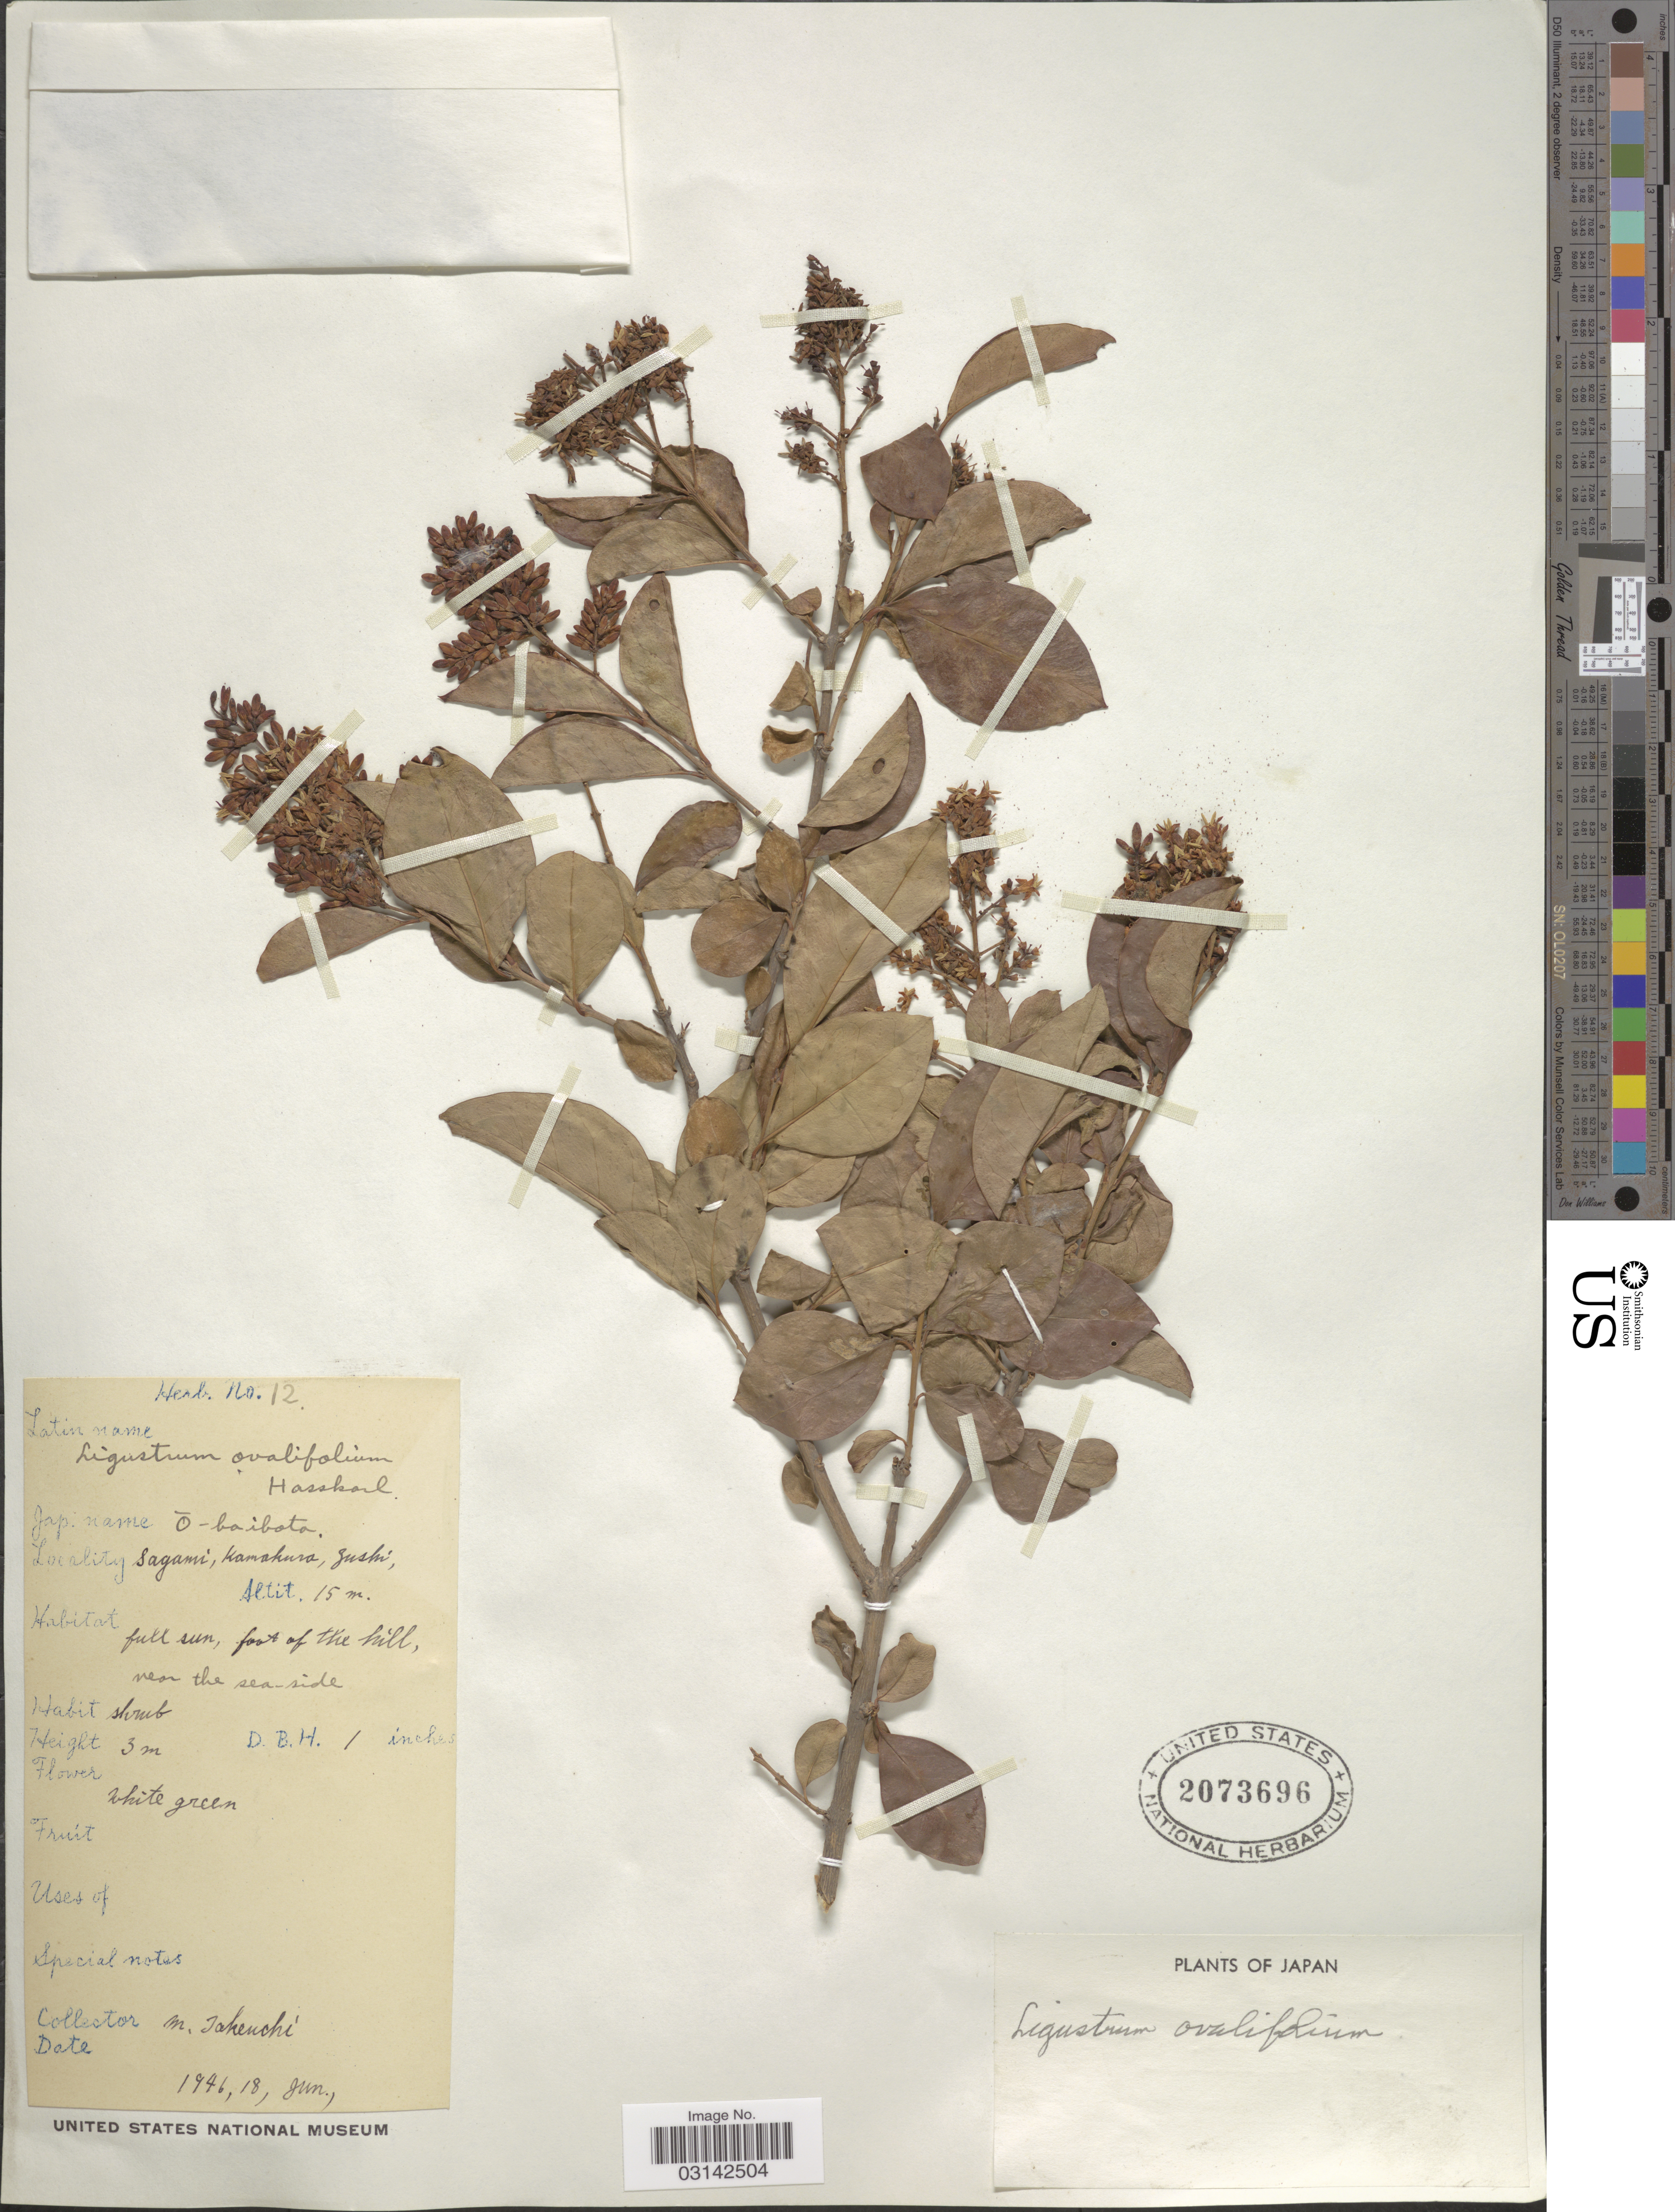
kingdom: Plantae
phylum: Tracheophyta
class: Magnoliopsida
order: Lamiales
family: Oleaceae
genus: Ligustrum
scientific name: Ligustrum ovalifolium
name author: Hassk.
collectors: M. Takeuchi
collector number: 12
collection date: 1946-06-18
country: Japan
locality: Sagami, Kamakura, Zushi.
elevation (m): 15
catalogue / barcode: US 2073696